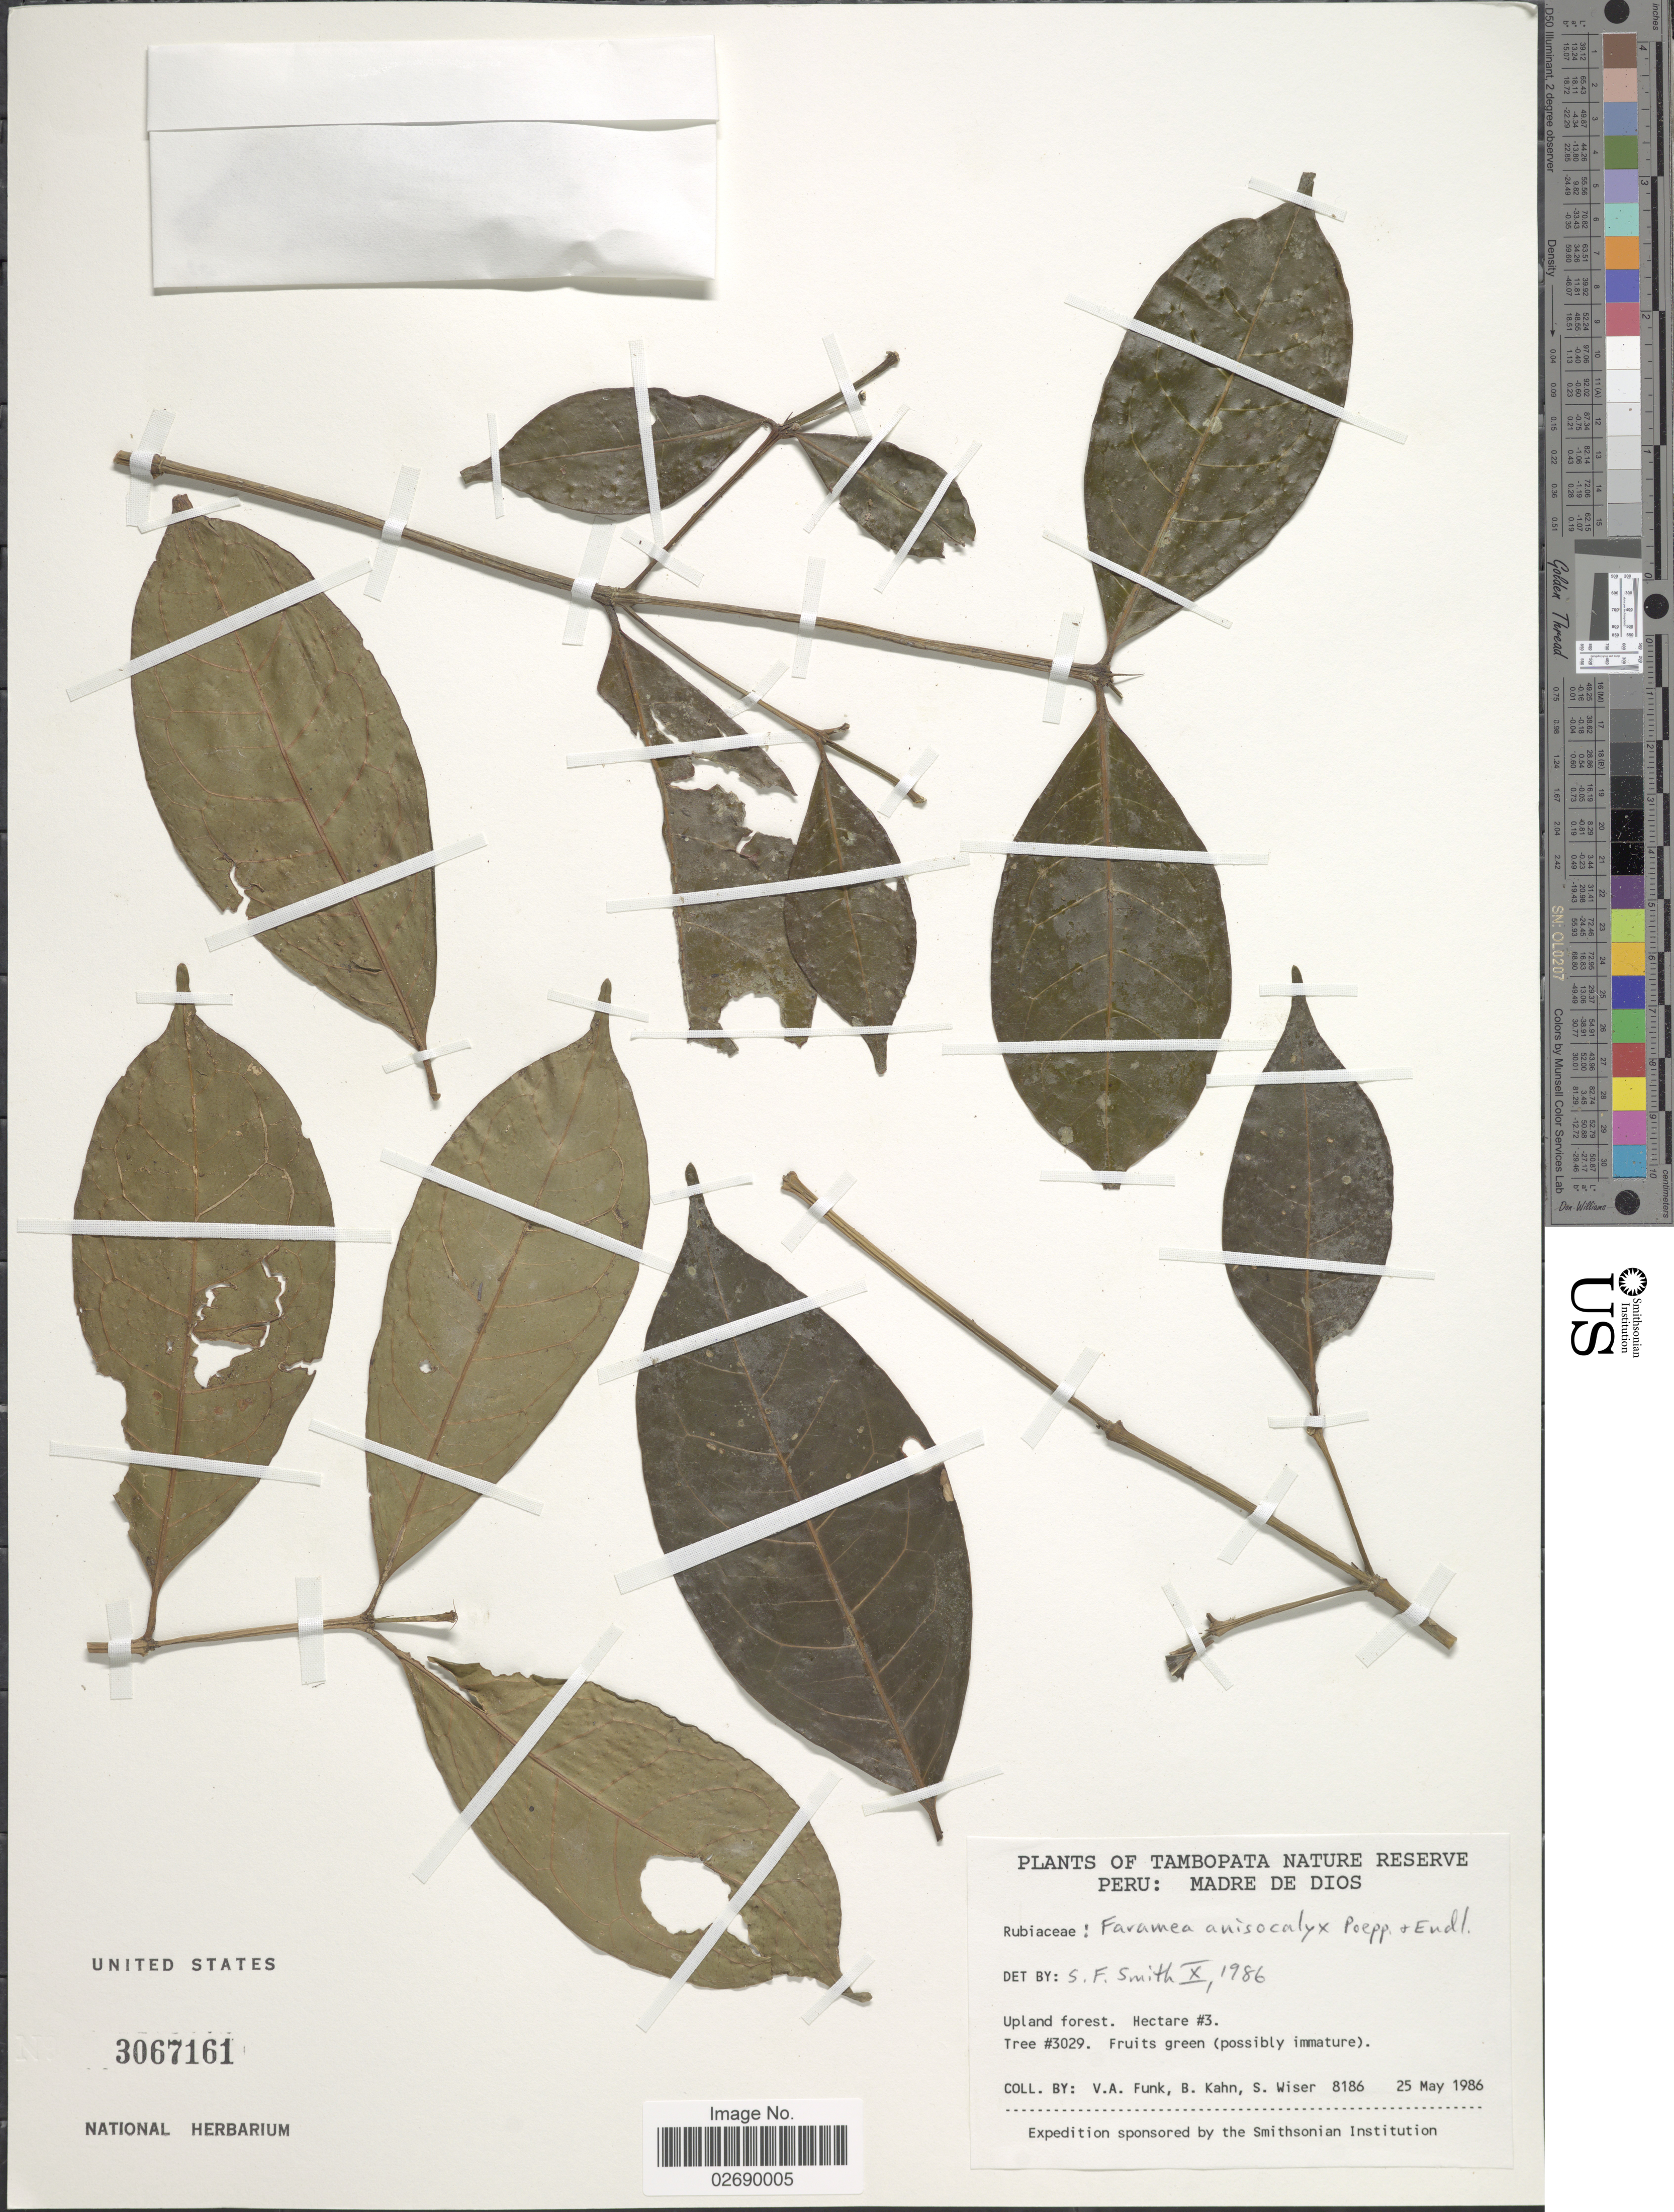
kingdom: Plantae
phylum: Tracheophyta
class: Magnoliopsida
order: Gentianales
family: Rubiaceae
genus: Faramea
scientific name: Faramea anisocalyx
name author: Poepp. & Endl.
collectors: V. Funk, B. Kahn & S. Wiser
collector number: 8186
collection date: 1986-05-25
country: Peru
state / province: Madre de Dios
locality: Tambopata Nature Reserve. Hectare #3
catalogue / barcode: US 3067161